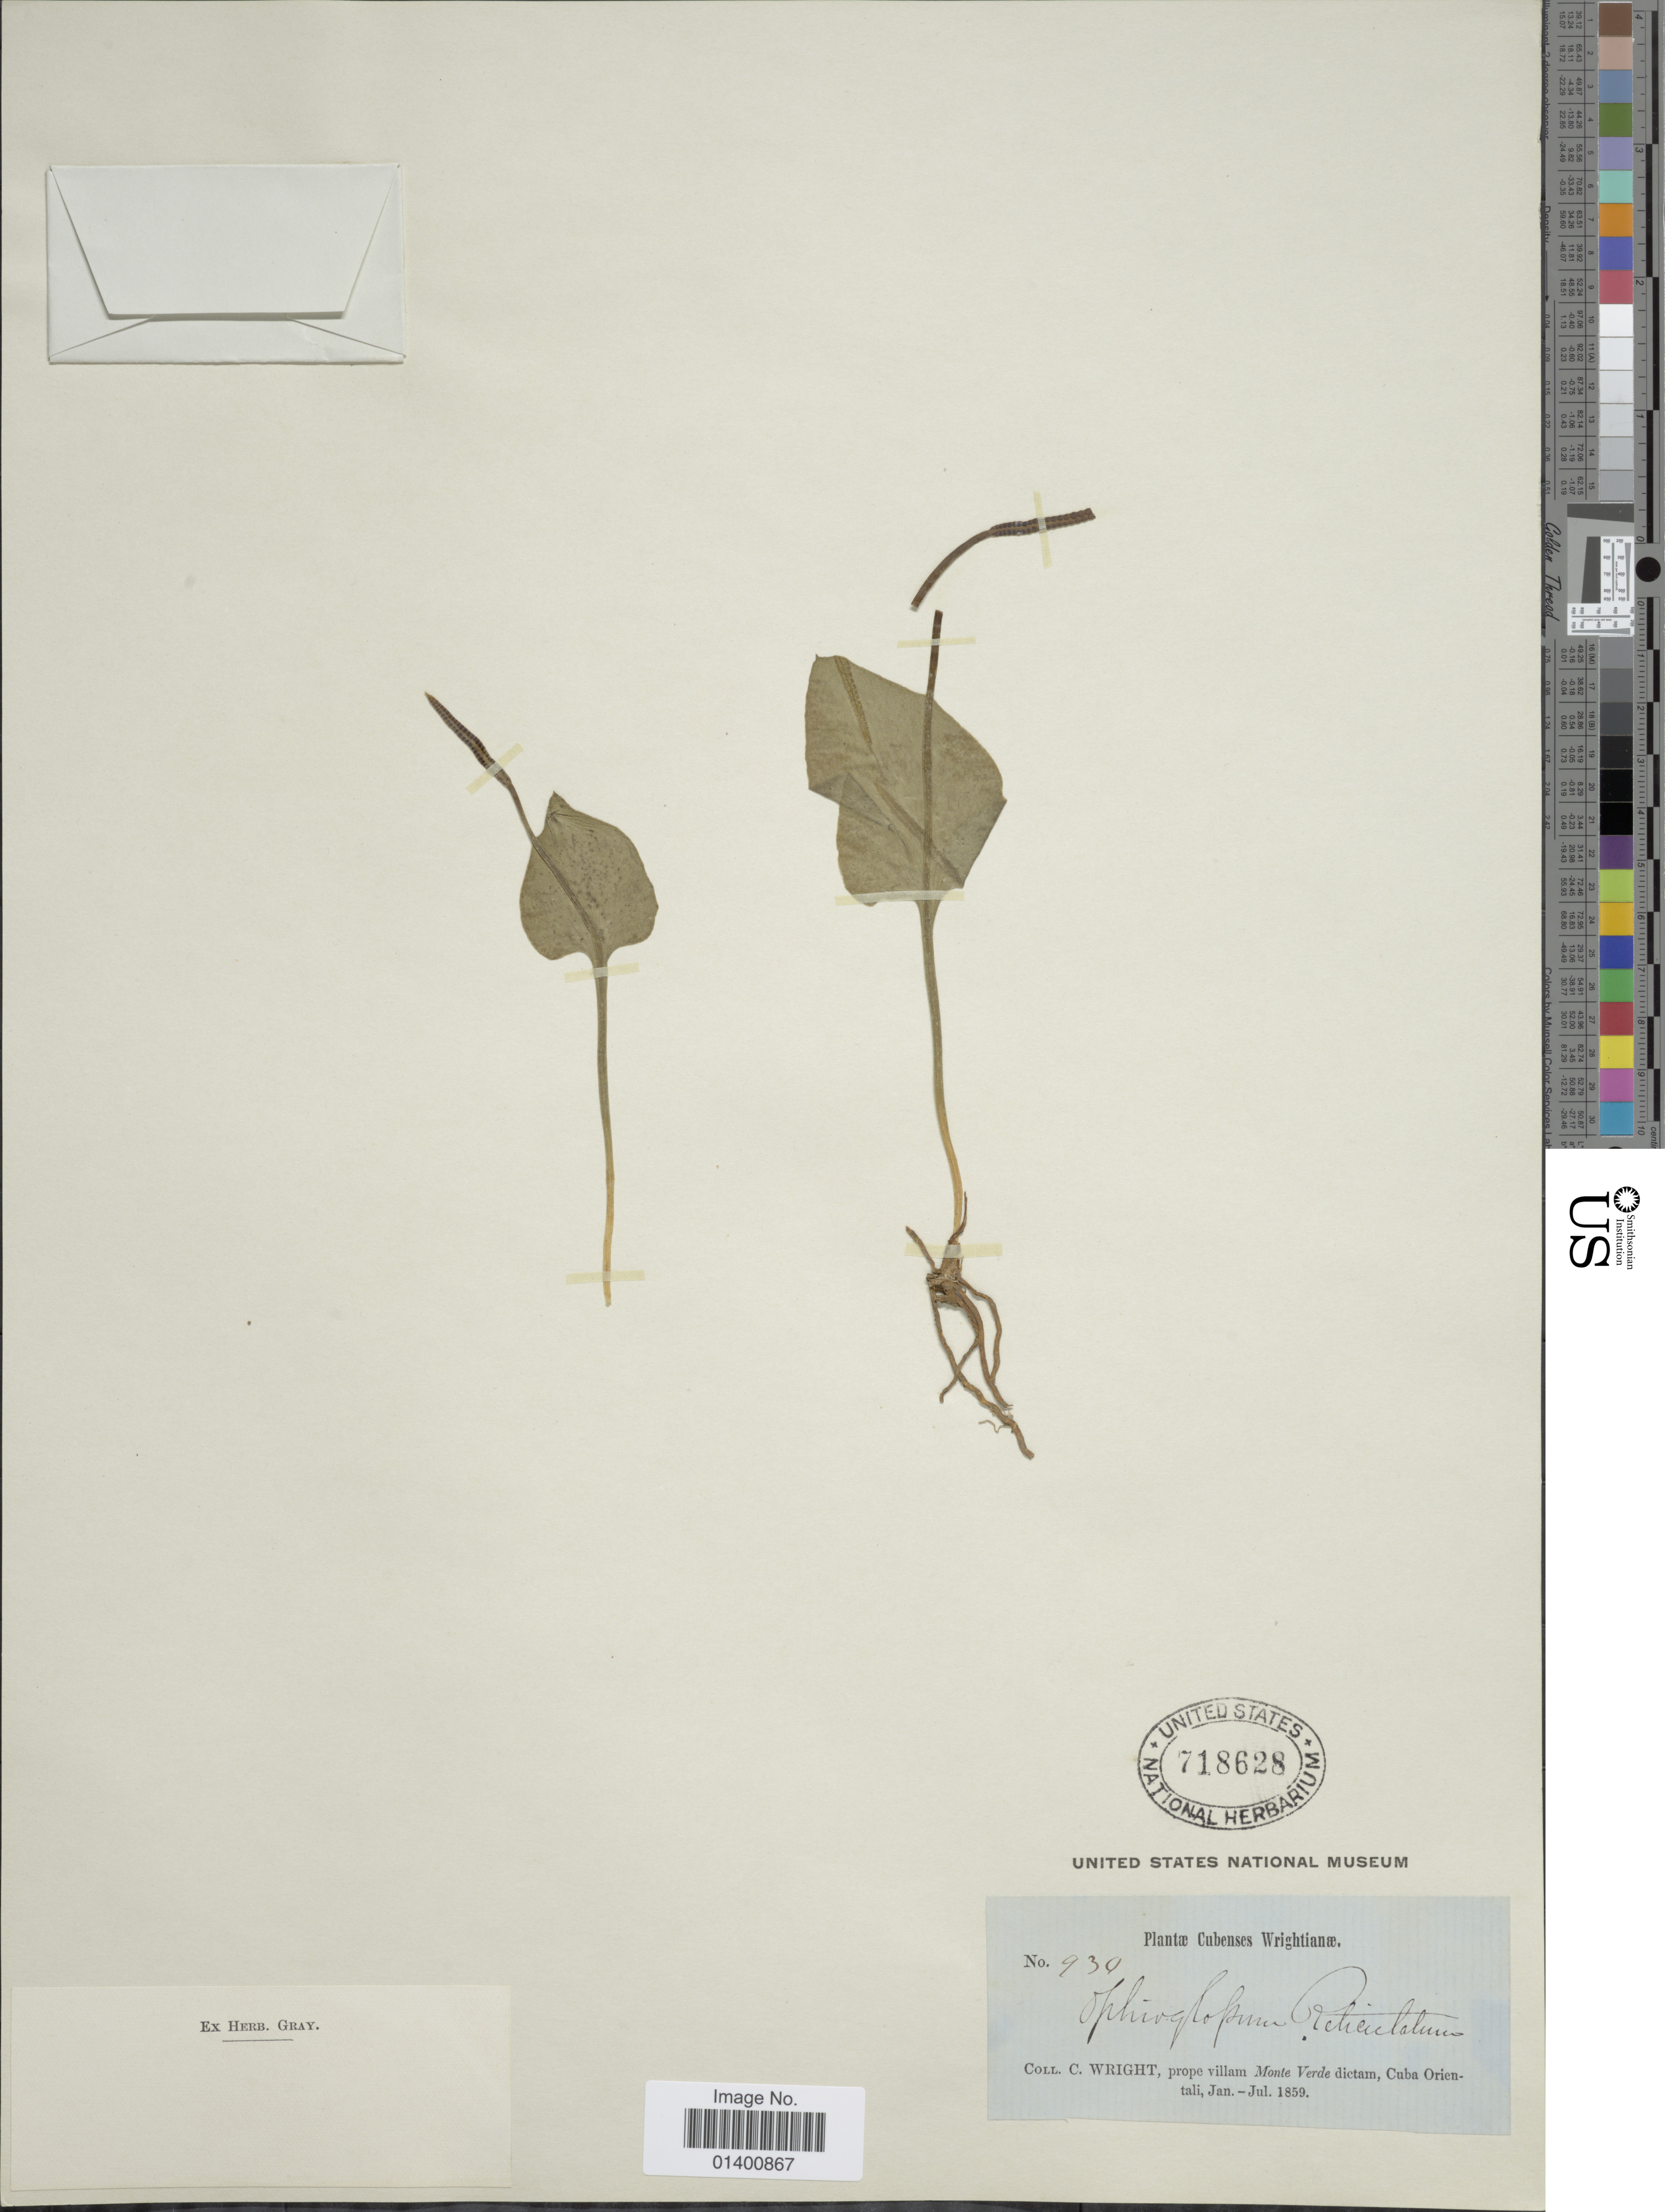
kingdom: Plantae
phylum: Tracheophyta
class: Polypodiopsida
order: Ophioglossales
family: Ophioglossaceae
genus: Ophioglossum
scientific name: Ophioglossum reticulatum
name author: L.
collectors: C. Wright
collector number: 930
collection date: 1859-01/1859-07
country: Cuba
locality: Prope villam Monte Verde dictam, Cuba orientali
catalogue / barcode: US 718628